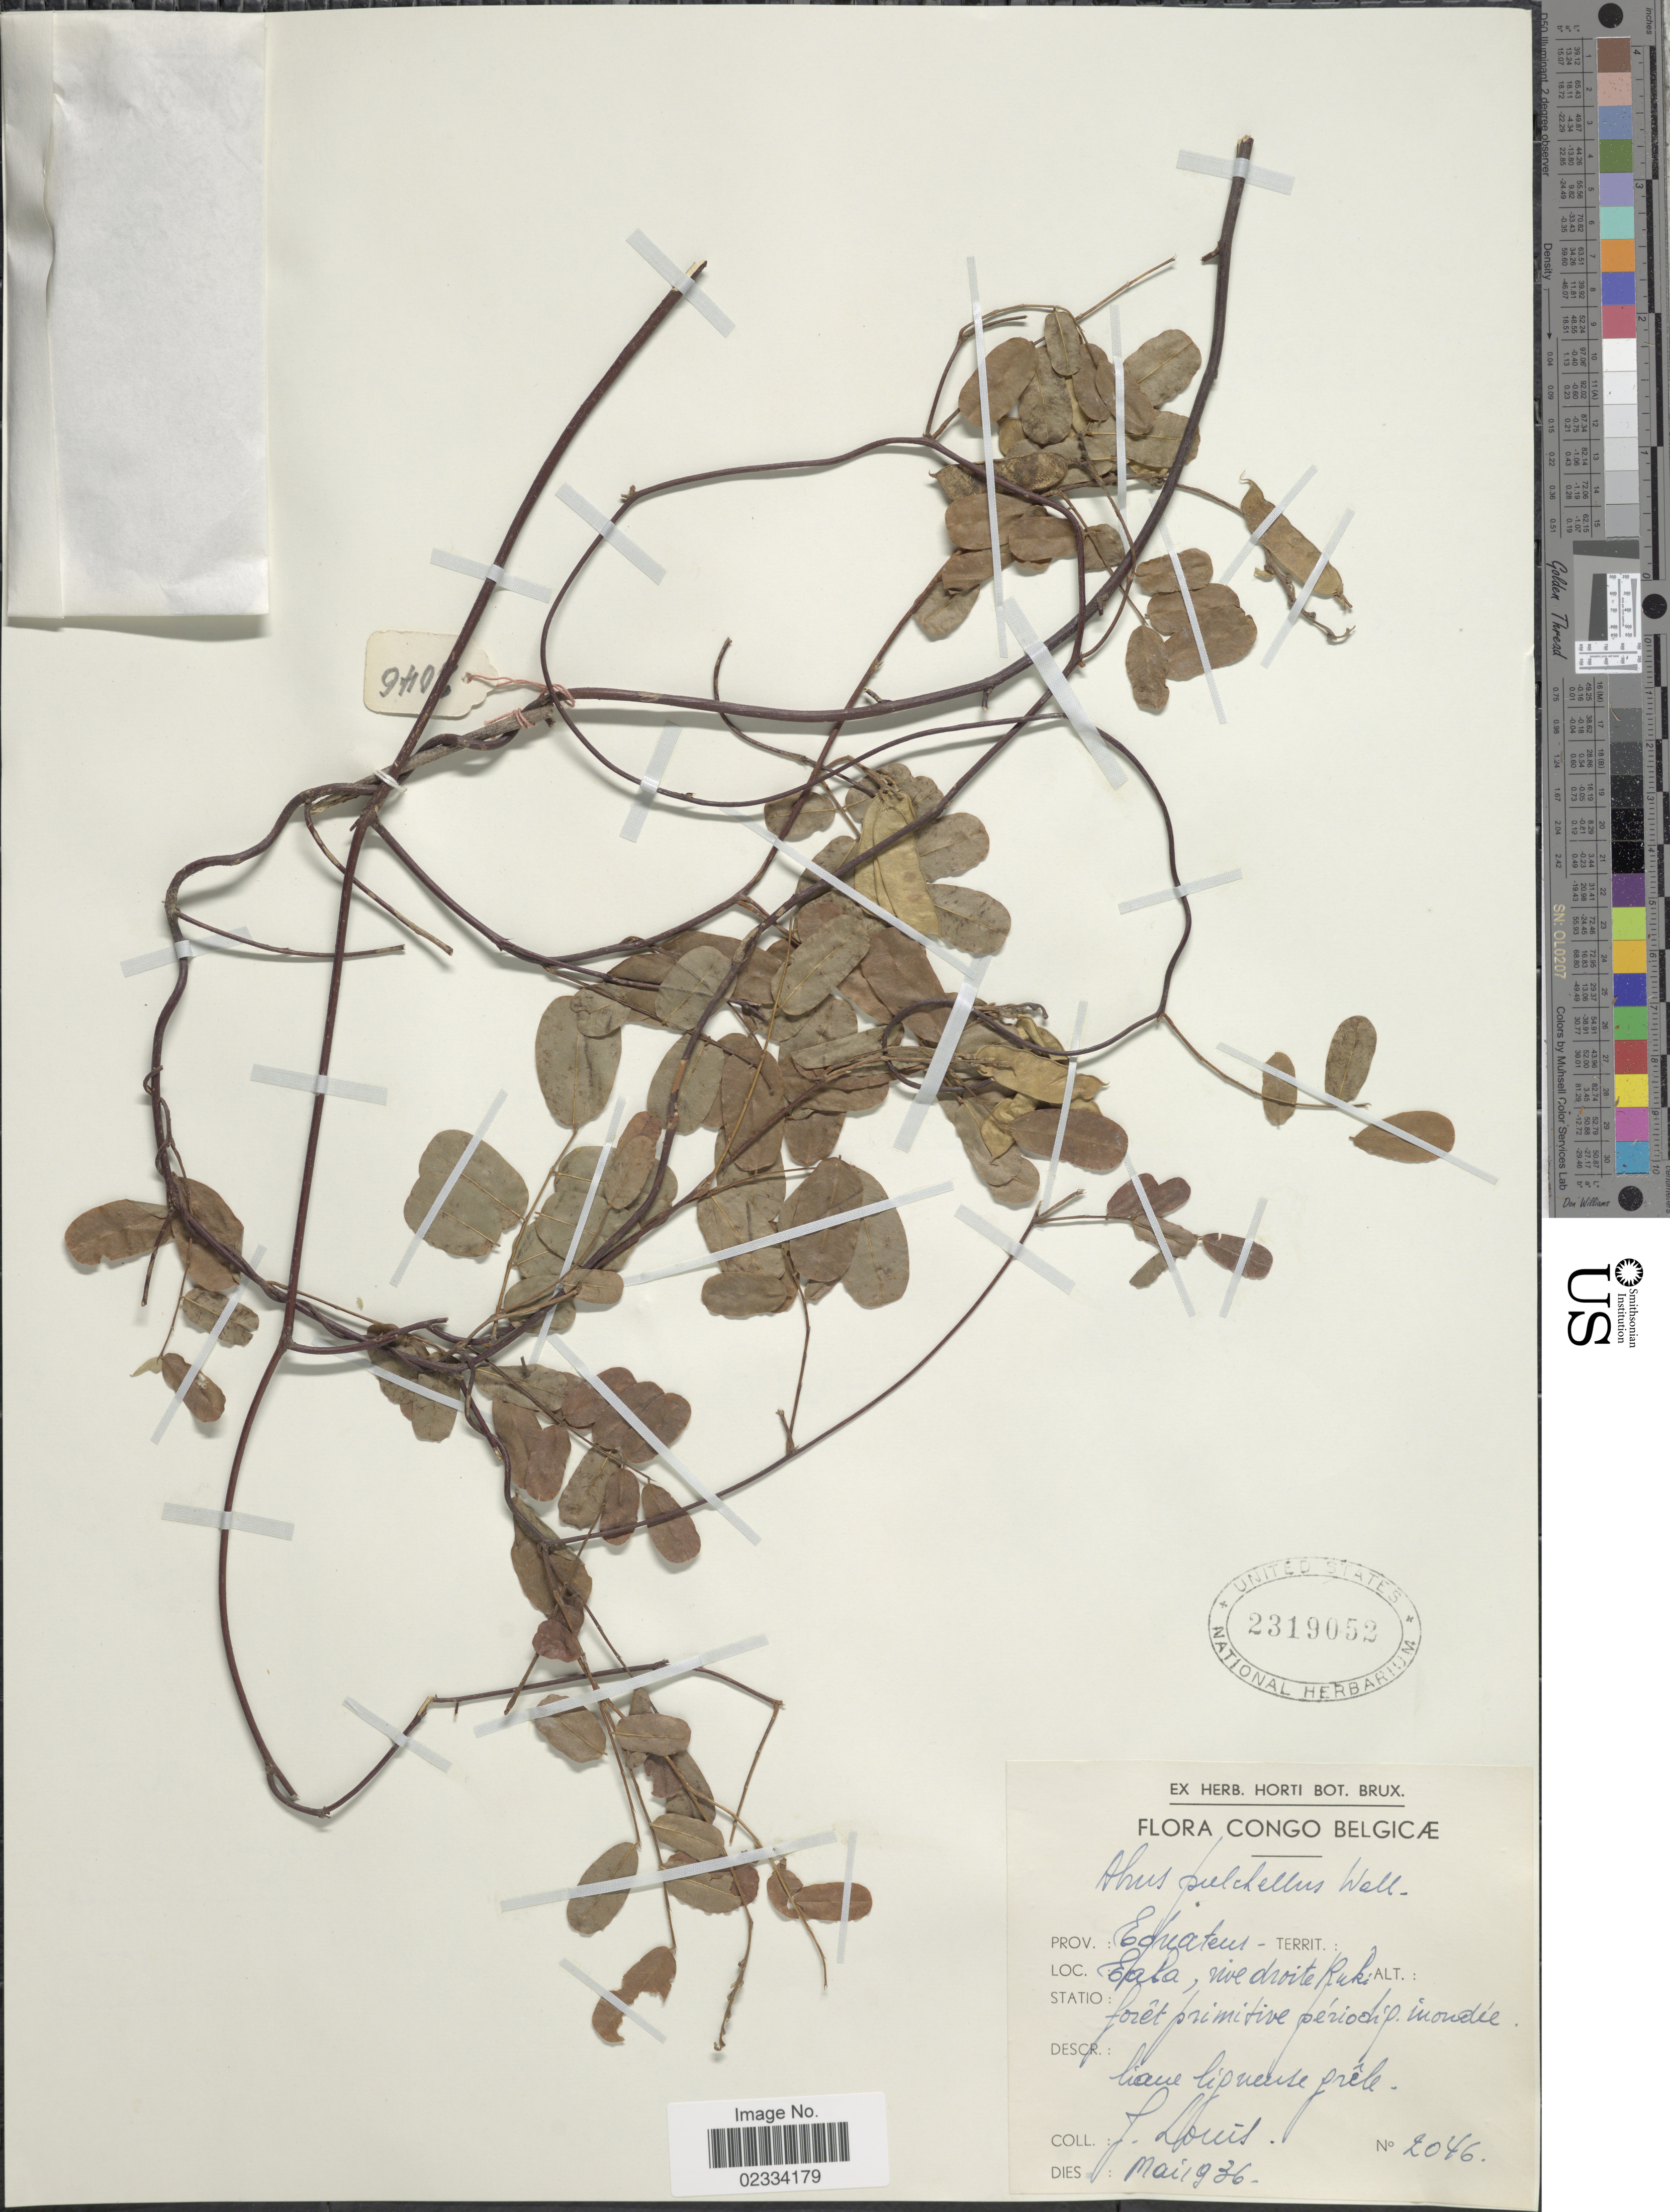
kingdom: Plantae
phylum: Tracheophyta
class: Magnoliopsida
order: Fabales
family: Fabaceae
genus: Abrus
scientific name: Abrus pulchellus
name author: Wall.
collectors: J. Louis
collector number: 2046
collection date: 1936-05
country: Congo, Democratic Republic of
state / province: Equateur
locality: Eala, nve droite Ruk Congo Belgicae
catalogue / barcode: US 2319052